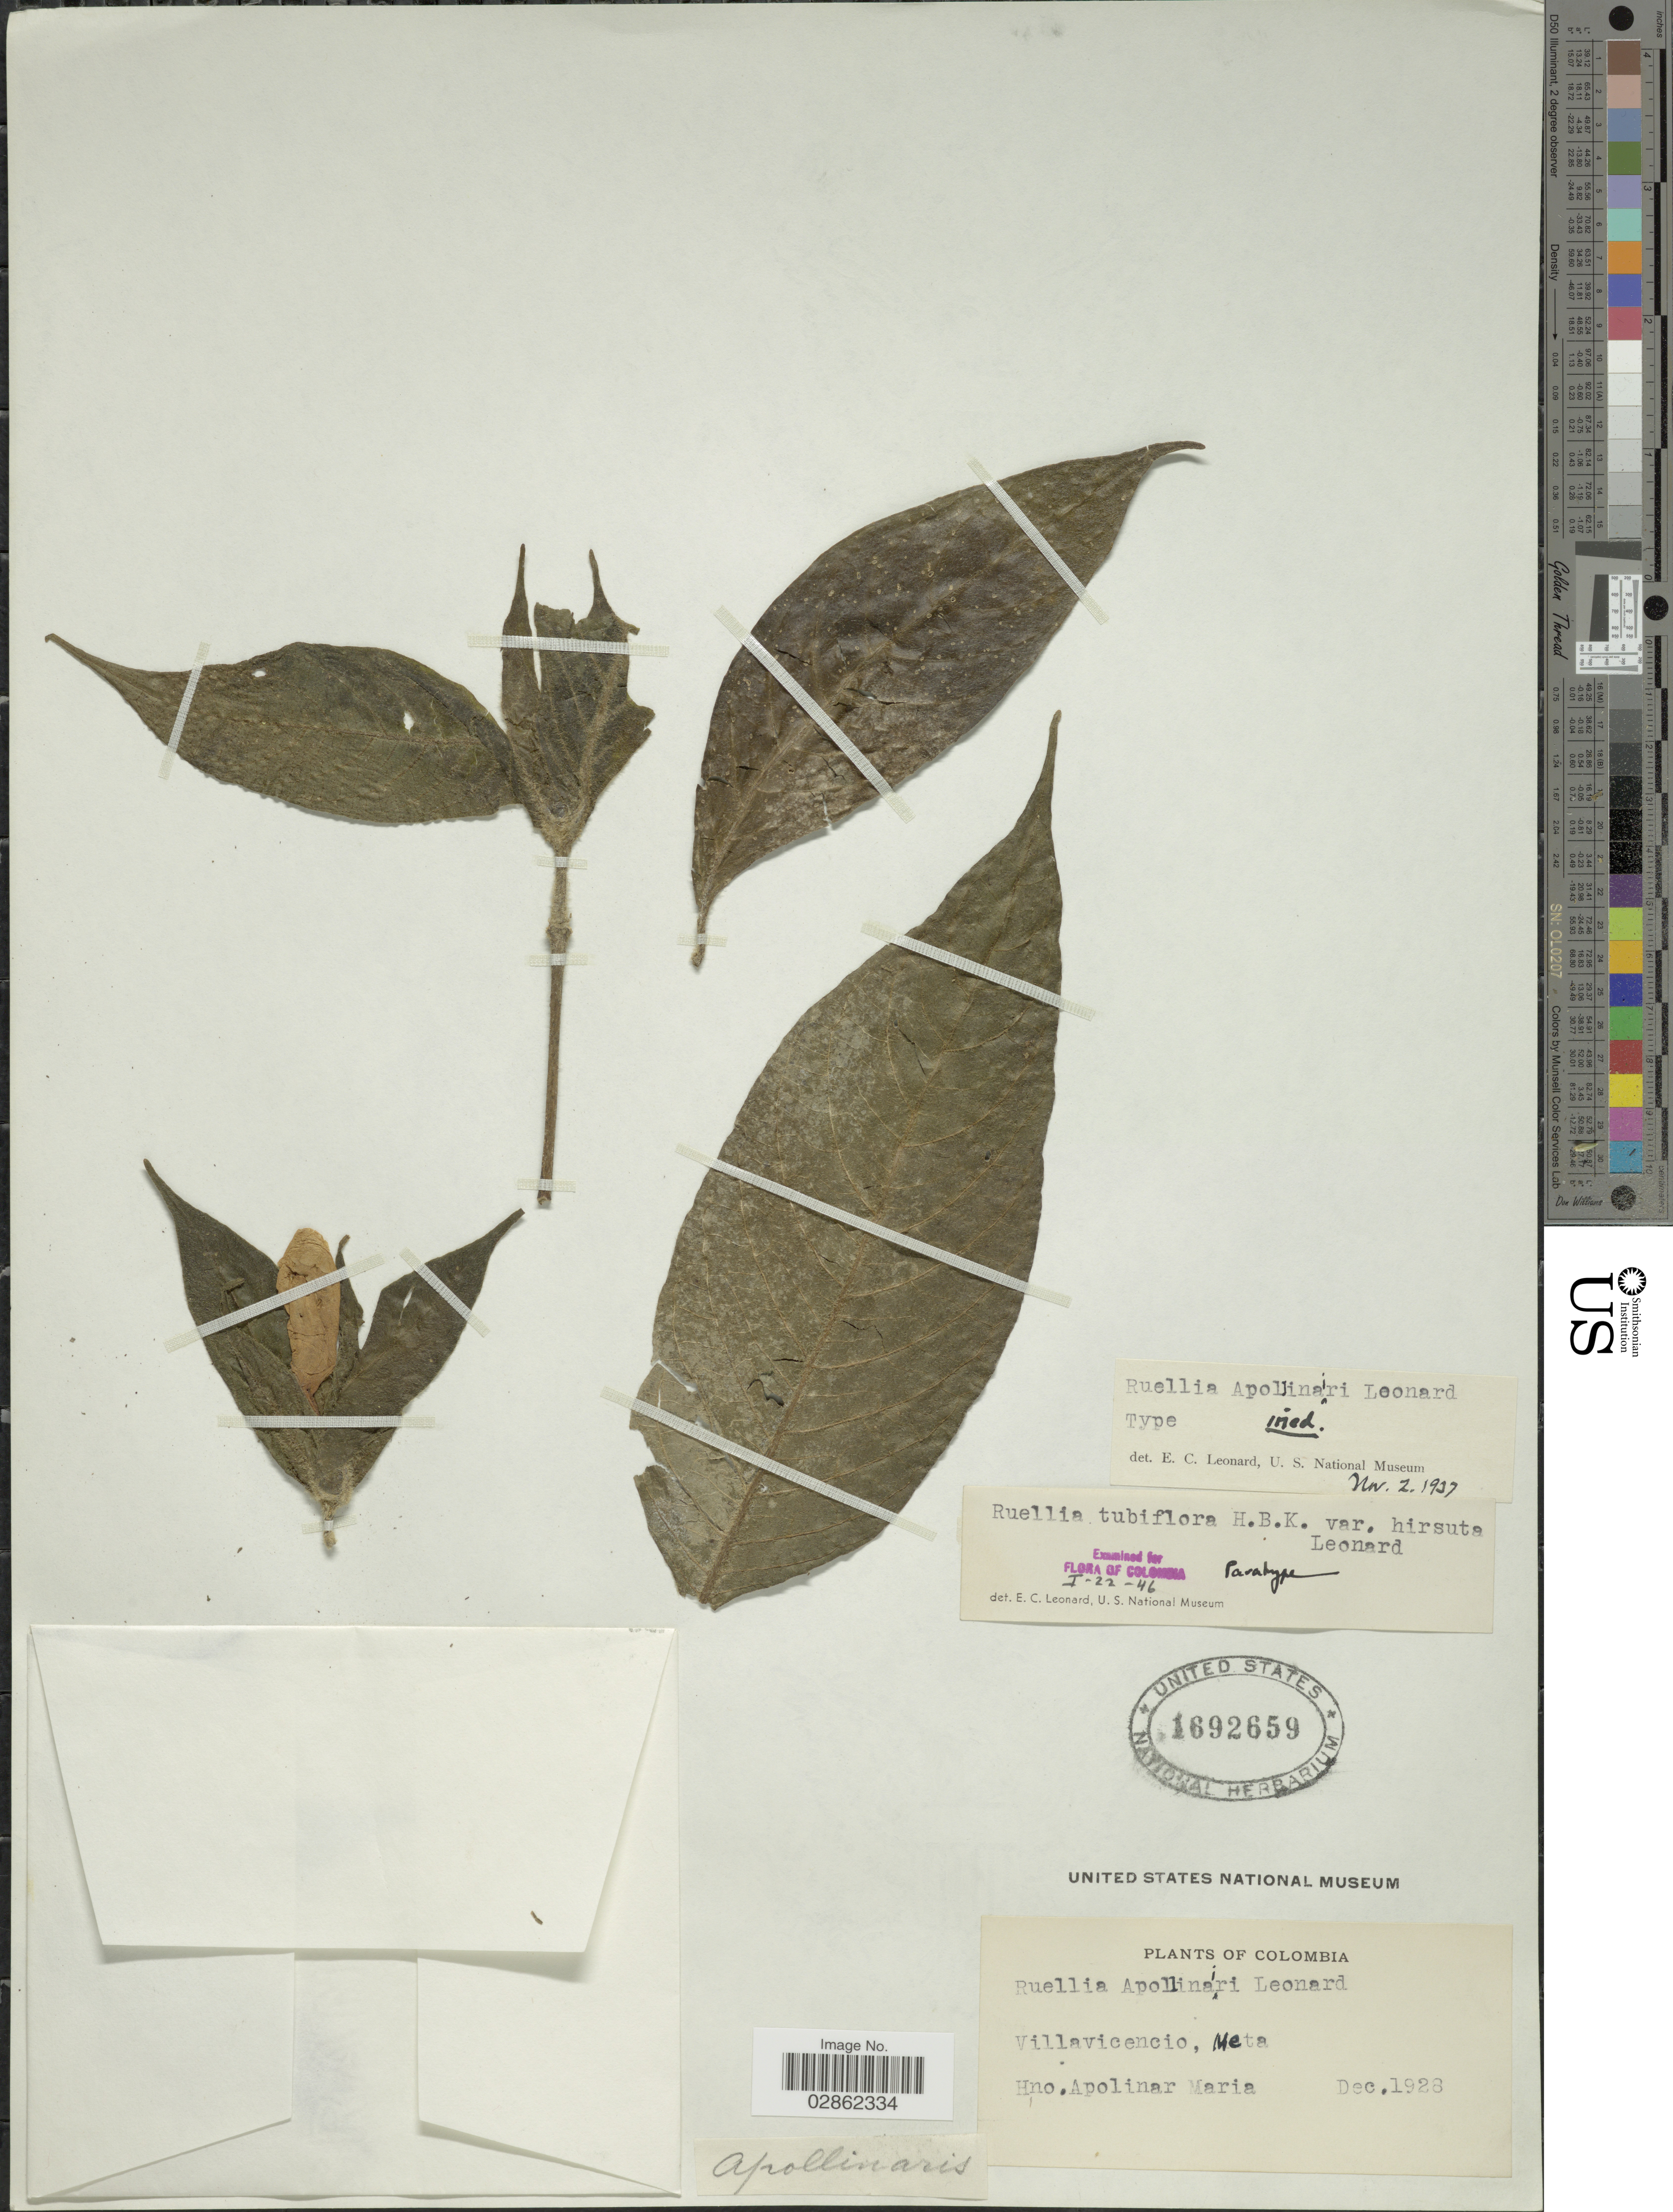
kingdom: Plantae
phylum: Tracheophyta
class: Magnoliopsida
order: Lamiales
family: Acanthaceae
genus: Ruellia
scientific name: Ruellia tubiflora var. hirsuta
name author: Leonard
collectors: B. Apolinar-Maria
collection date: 1928-12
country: Colombia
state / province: Meta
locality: Villavicencio.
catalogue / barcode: US 1692659